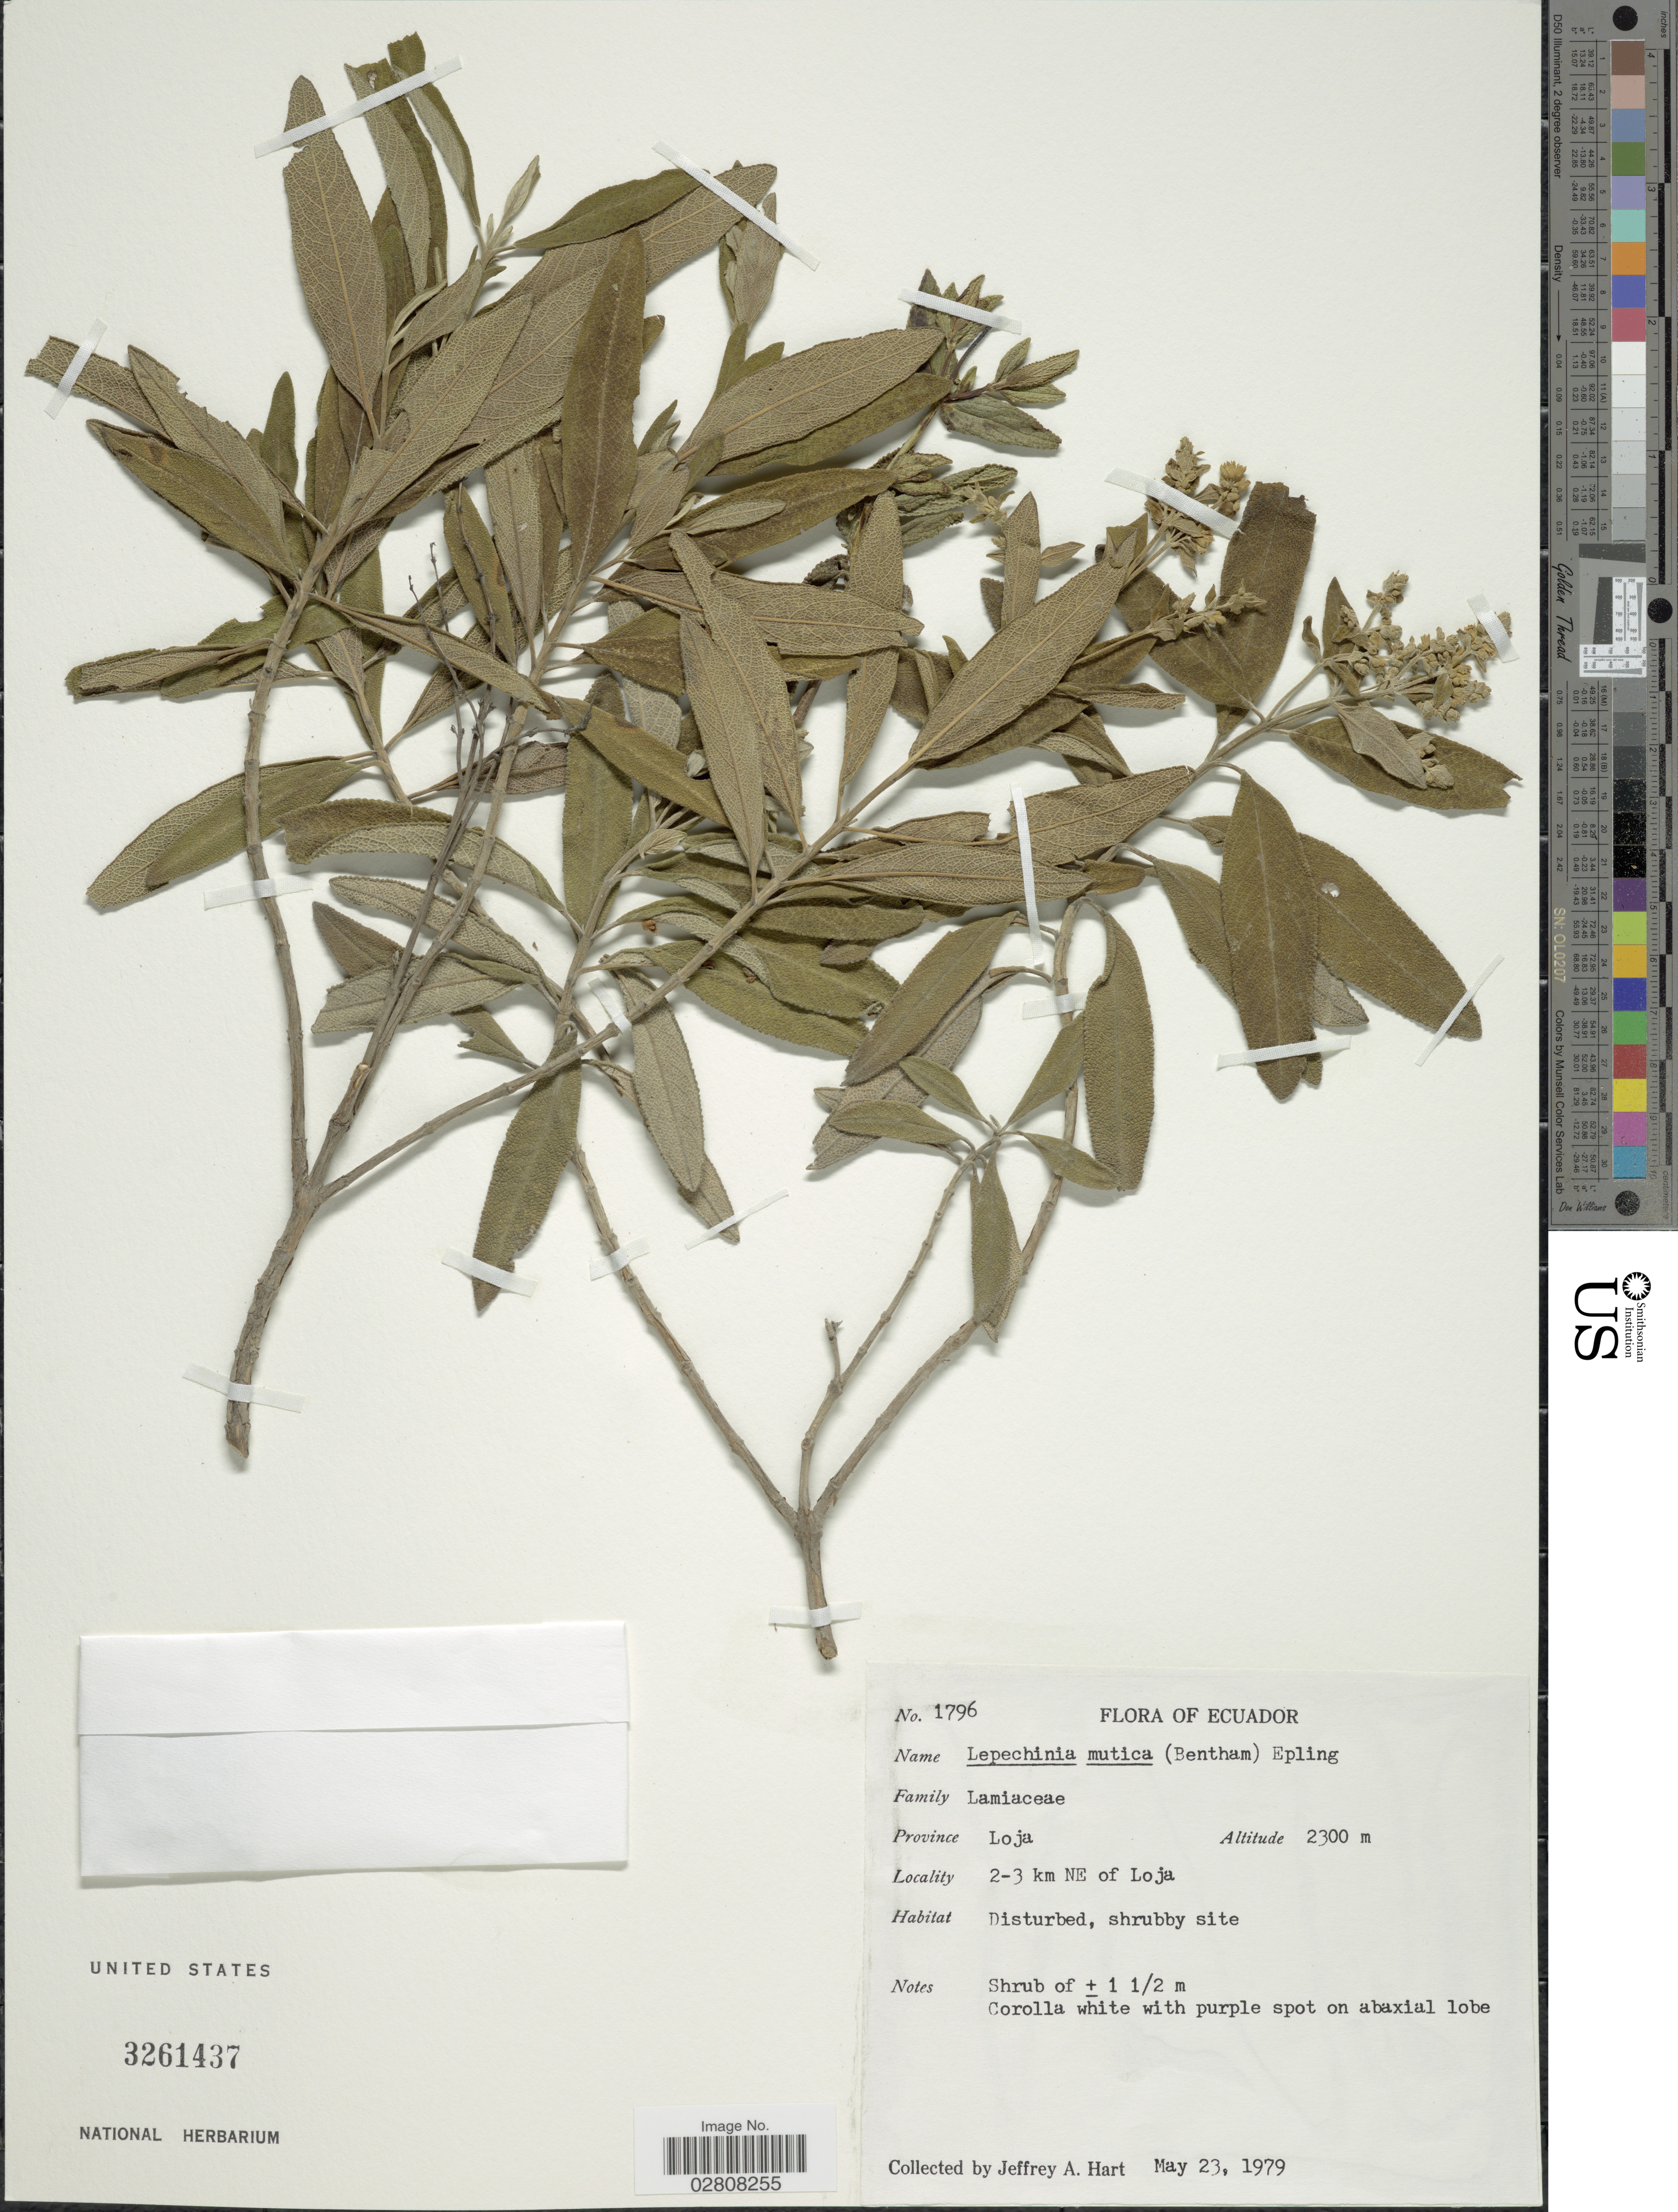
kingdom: Plantae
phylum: Tracheophyta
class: Magnoliopsida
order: Lamiales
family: Lamiaceae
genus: Lepechinia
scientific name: Lepechinia mutica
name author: (Benth.) Epling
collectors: J. A. Hart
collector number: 1796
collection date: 1979-05-23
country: Ecuador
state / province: Loja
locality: Province Loja. 2-3 km NE of Loja.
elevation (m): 2300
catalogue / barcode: US 3261437